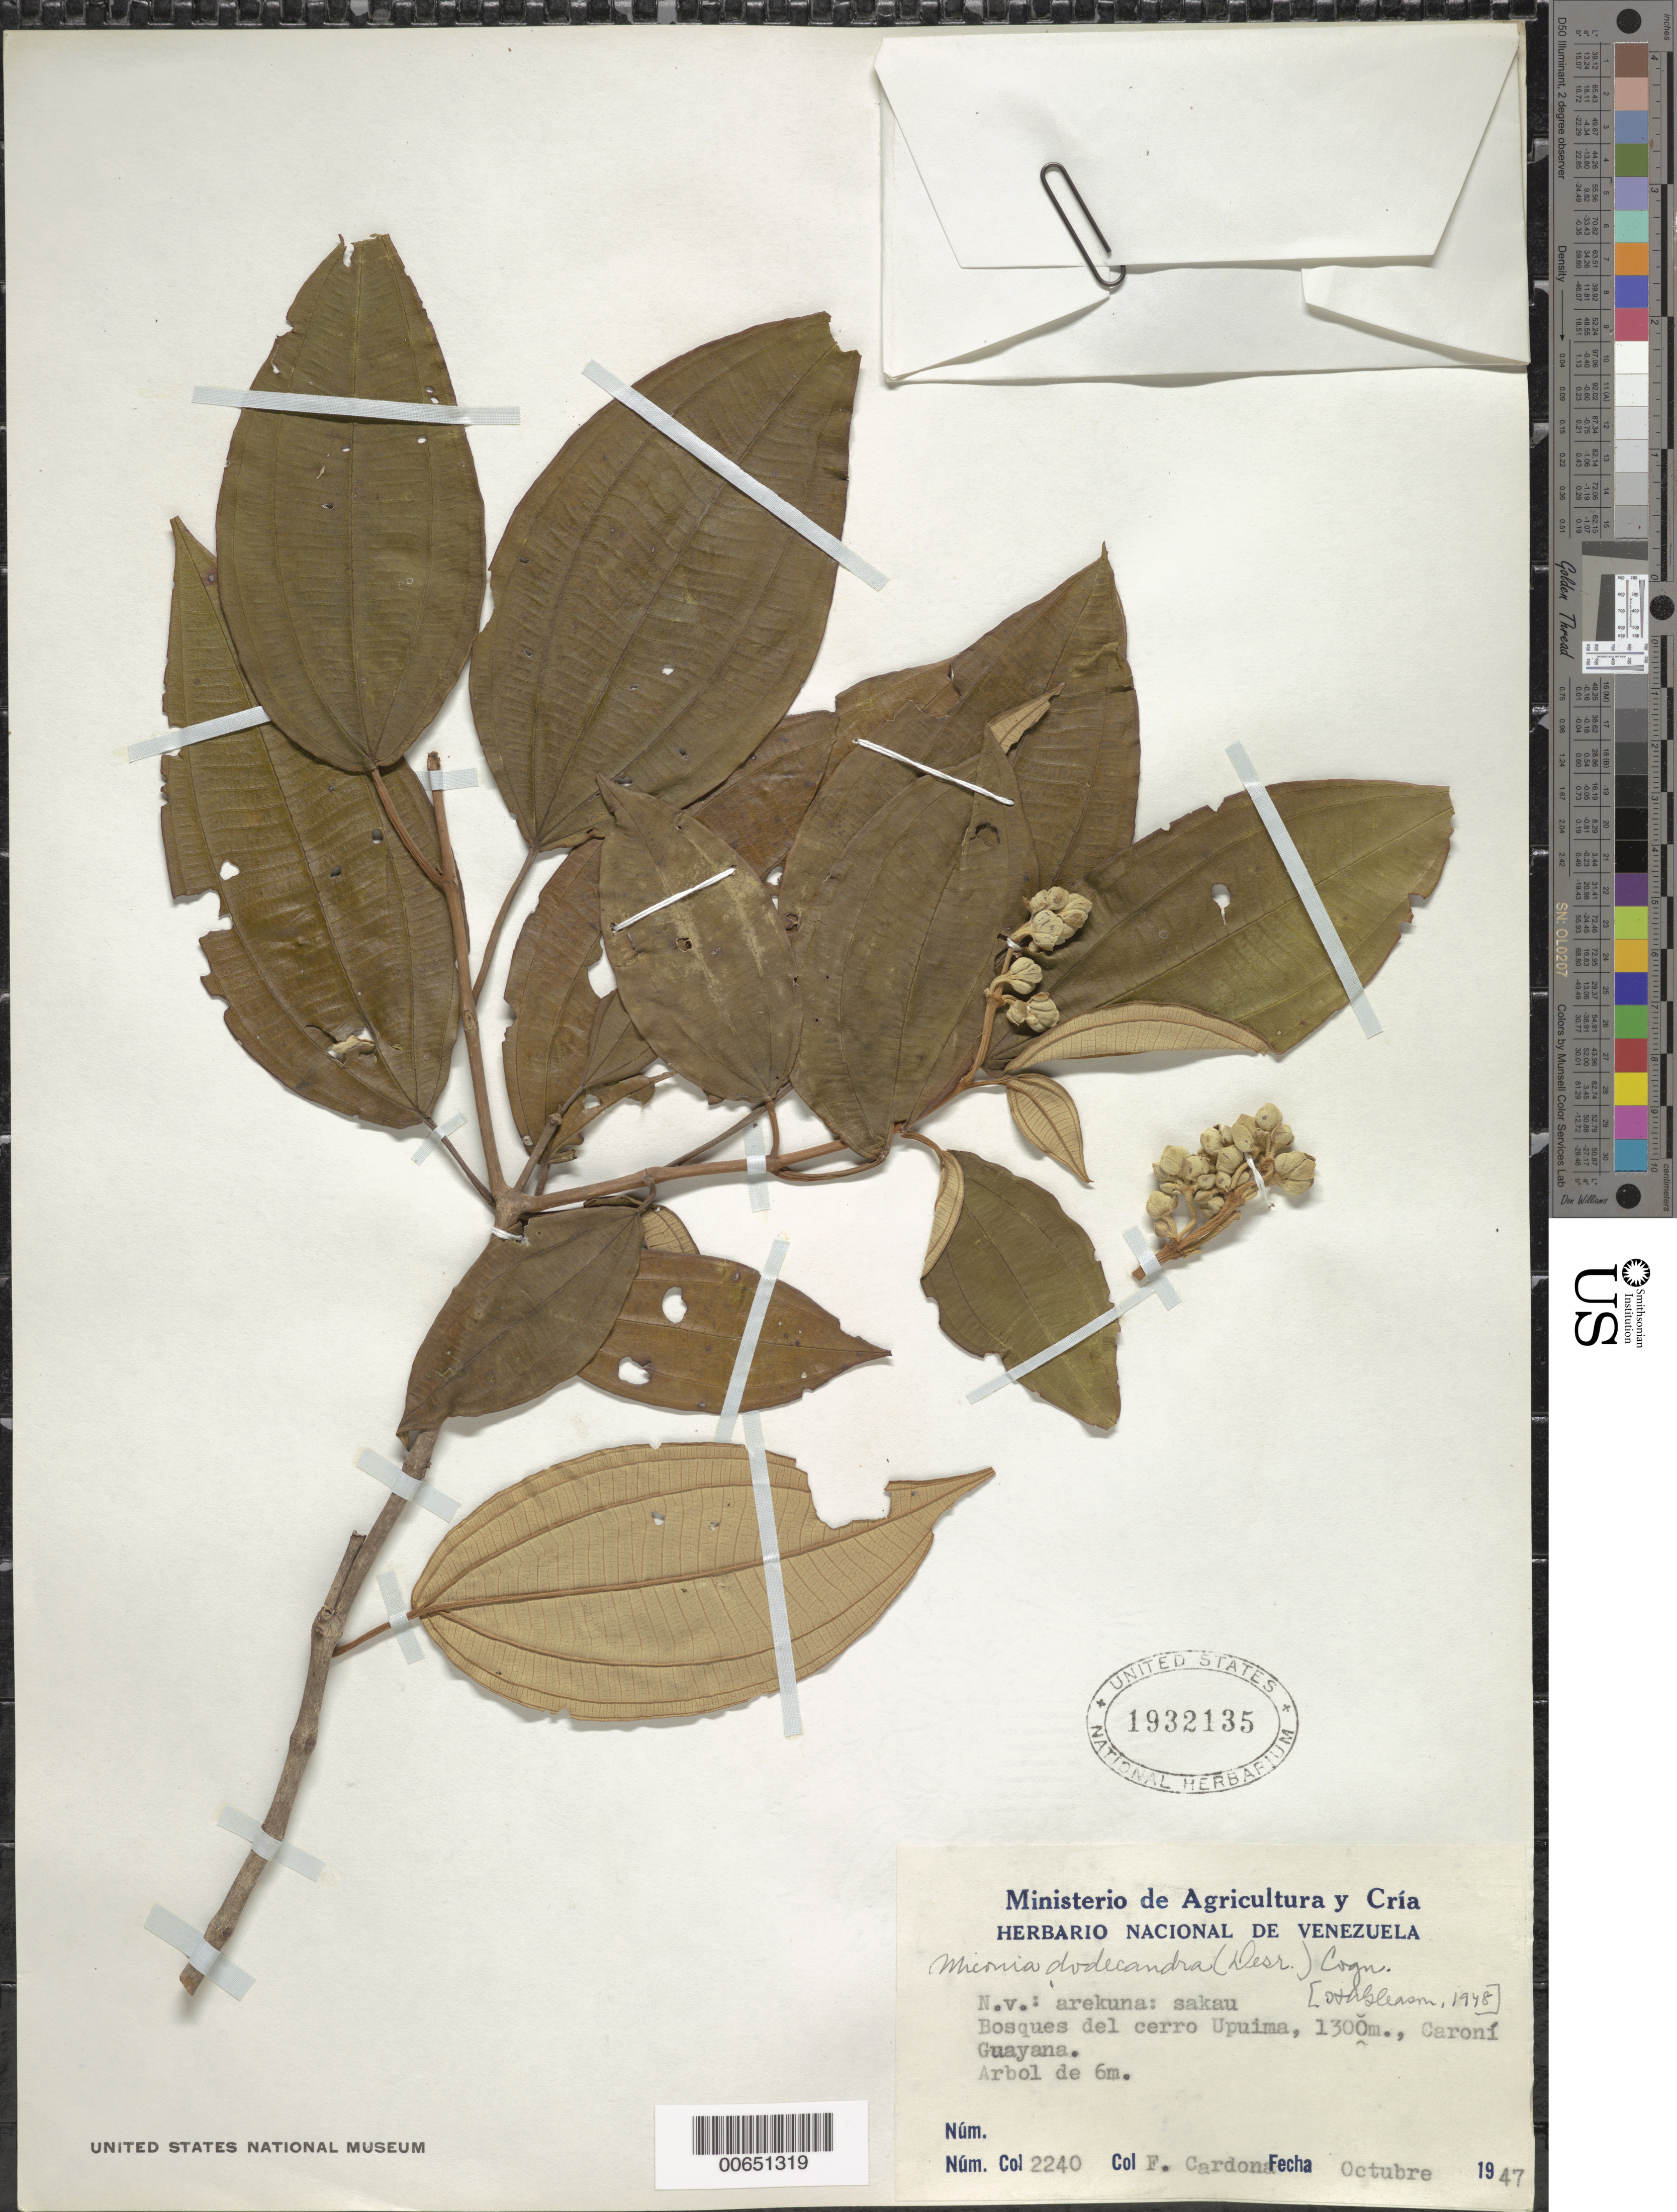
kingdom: Plantae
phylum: Tracheophyta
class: Magnoliopsida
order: Myrtales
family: Melastomataceae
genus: Miconia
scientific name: Miconia dodecandra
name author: Cogn.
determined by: Gleason, H. A.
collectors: F. Cardona Puig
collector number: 2240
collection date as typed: Oct-47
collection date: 1947-10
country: Venezuela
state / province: Bolívar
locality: Cerro Upuima, Río Caroní, Guayana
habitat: Bosques del cerro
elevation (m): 1300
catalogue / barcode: US 1932135